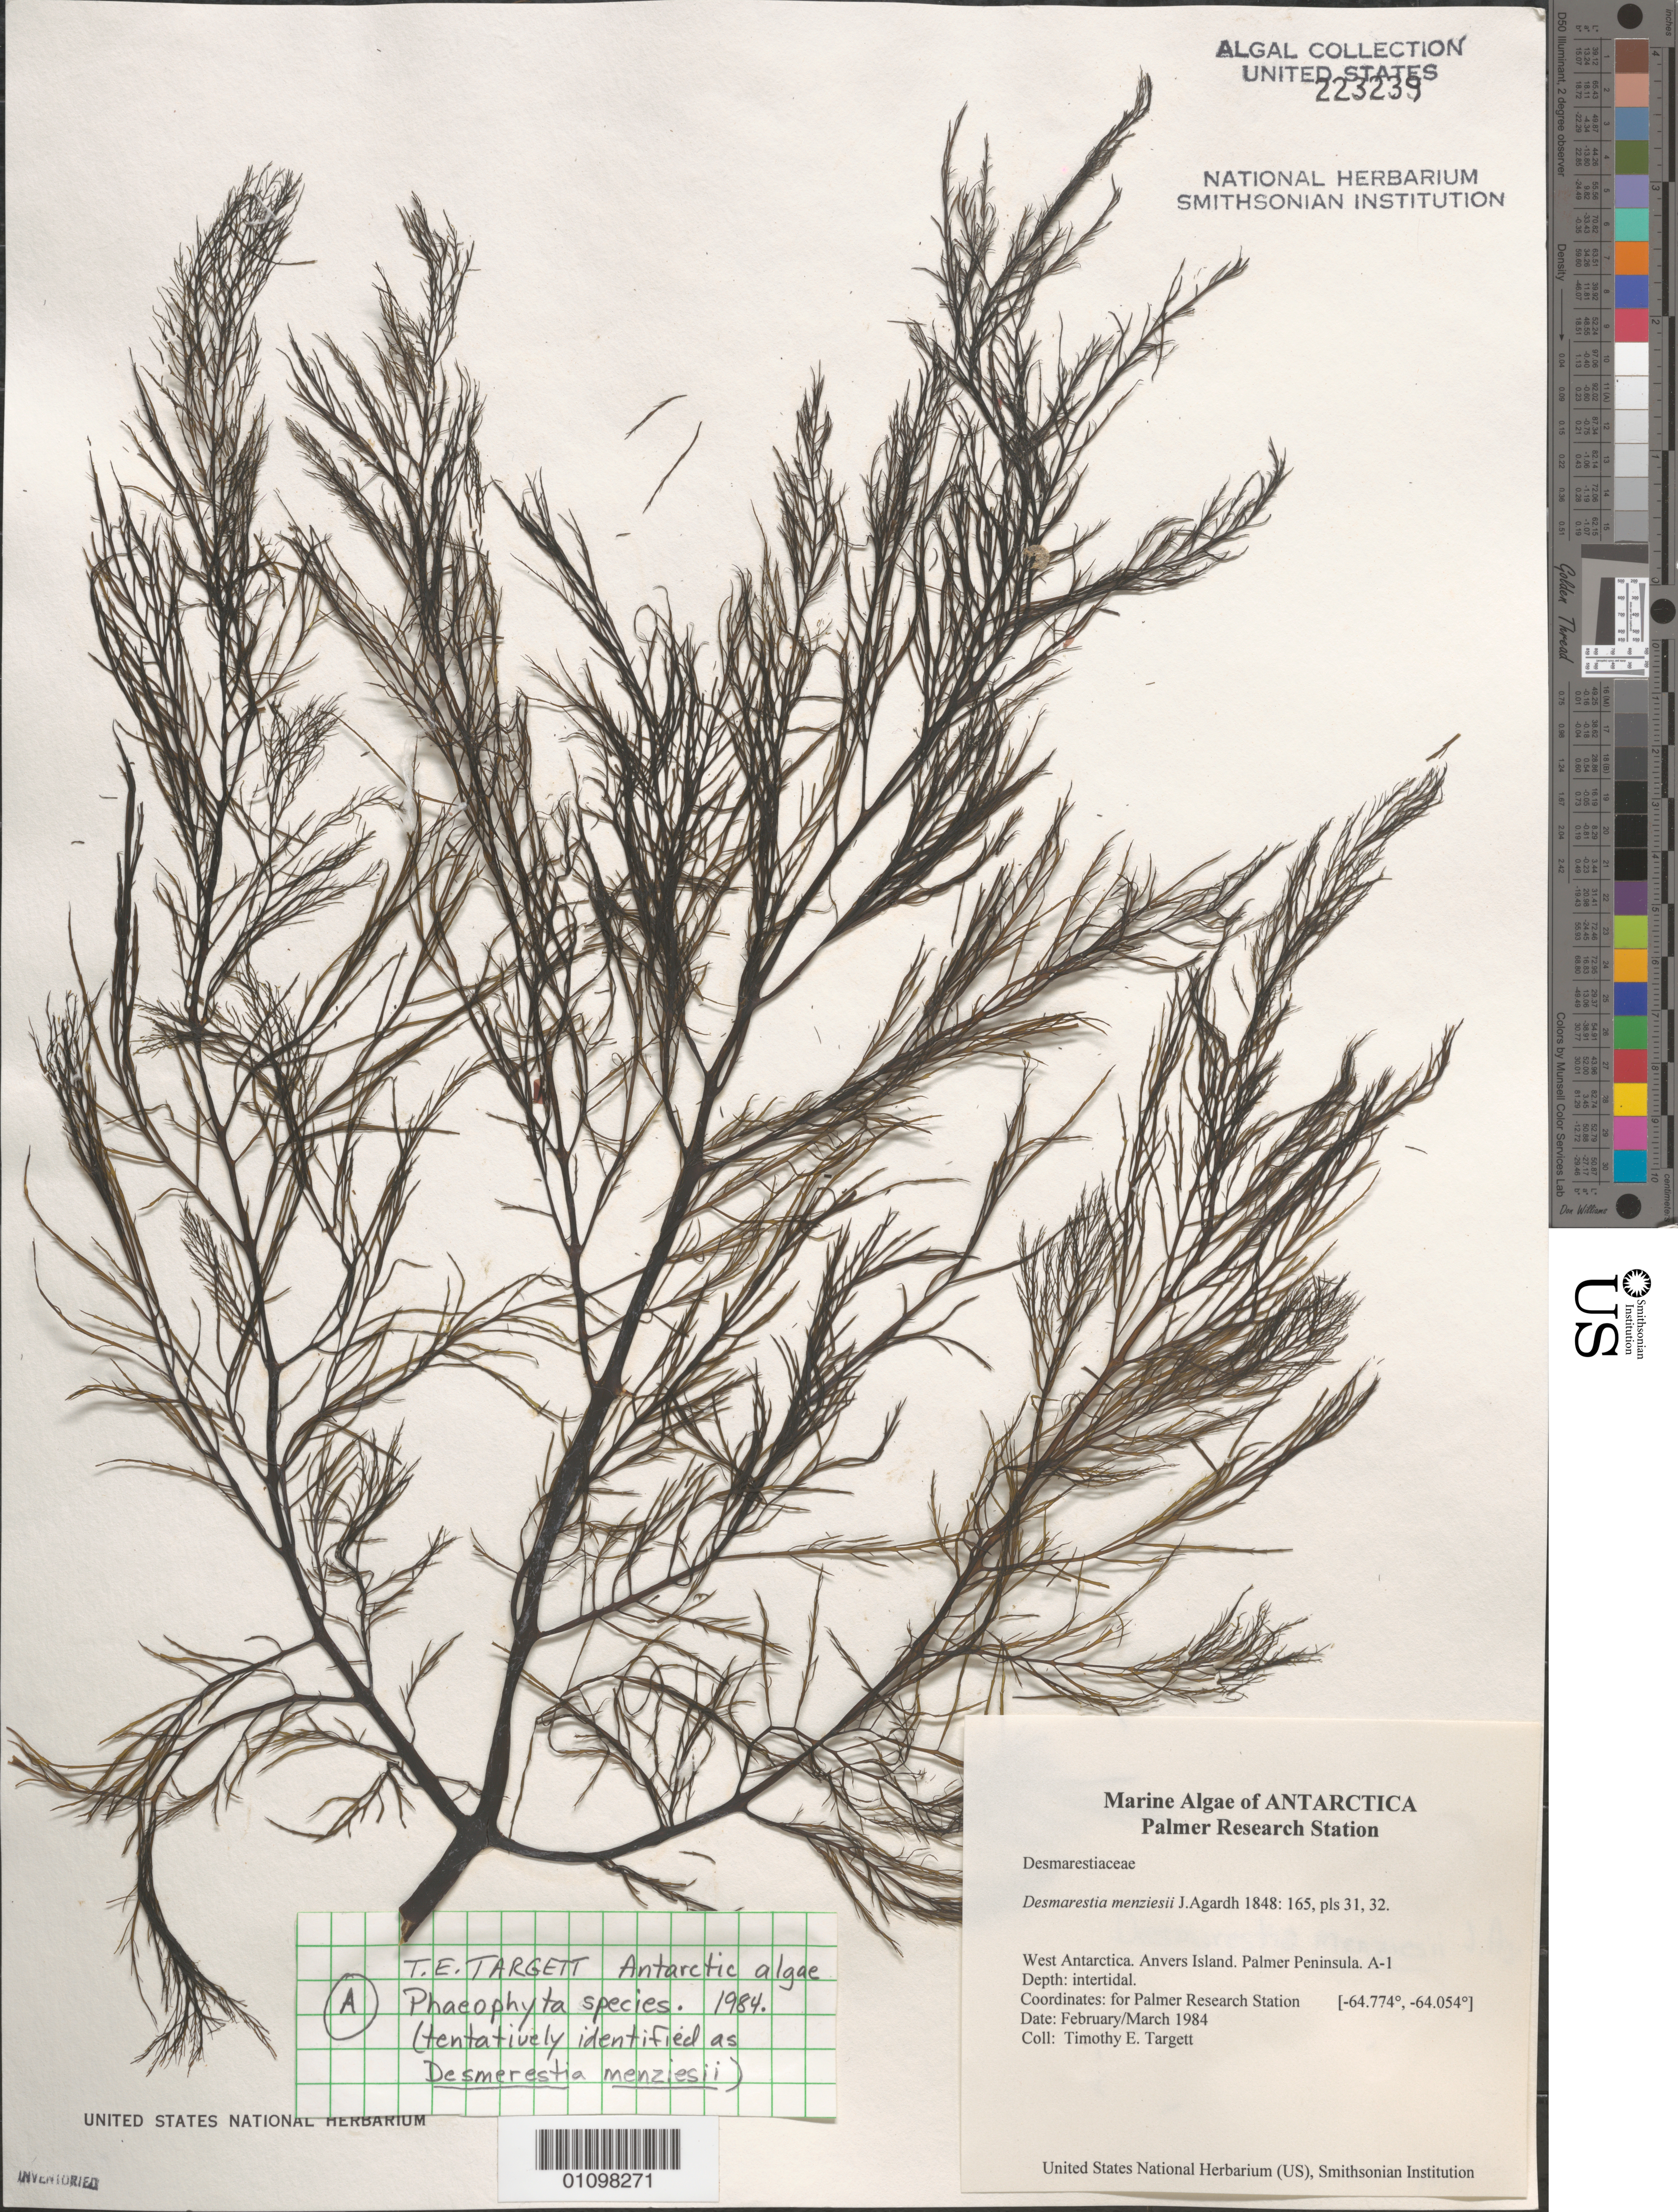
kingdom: Chromista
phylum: Ochrophyta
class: Phaeophyceae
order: Desmarestiales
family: Desmarestiaceae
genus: Desmarestia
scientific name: Desmarestia menziesii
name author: J. Agardh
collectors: T. Targett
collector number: A-1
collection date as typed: February/March 1984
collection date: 1984-02/1984-03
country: Antarctica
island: Anvers Island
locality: West Antarctica, Palmer Peninsula, Palmer Research Station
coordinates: -64.774, -64.054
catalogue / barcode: US 223239